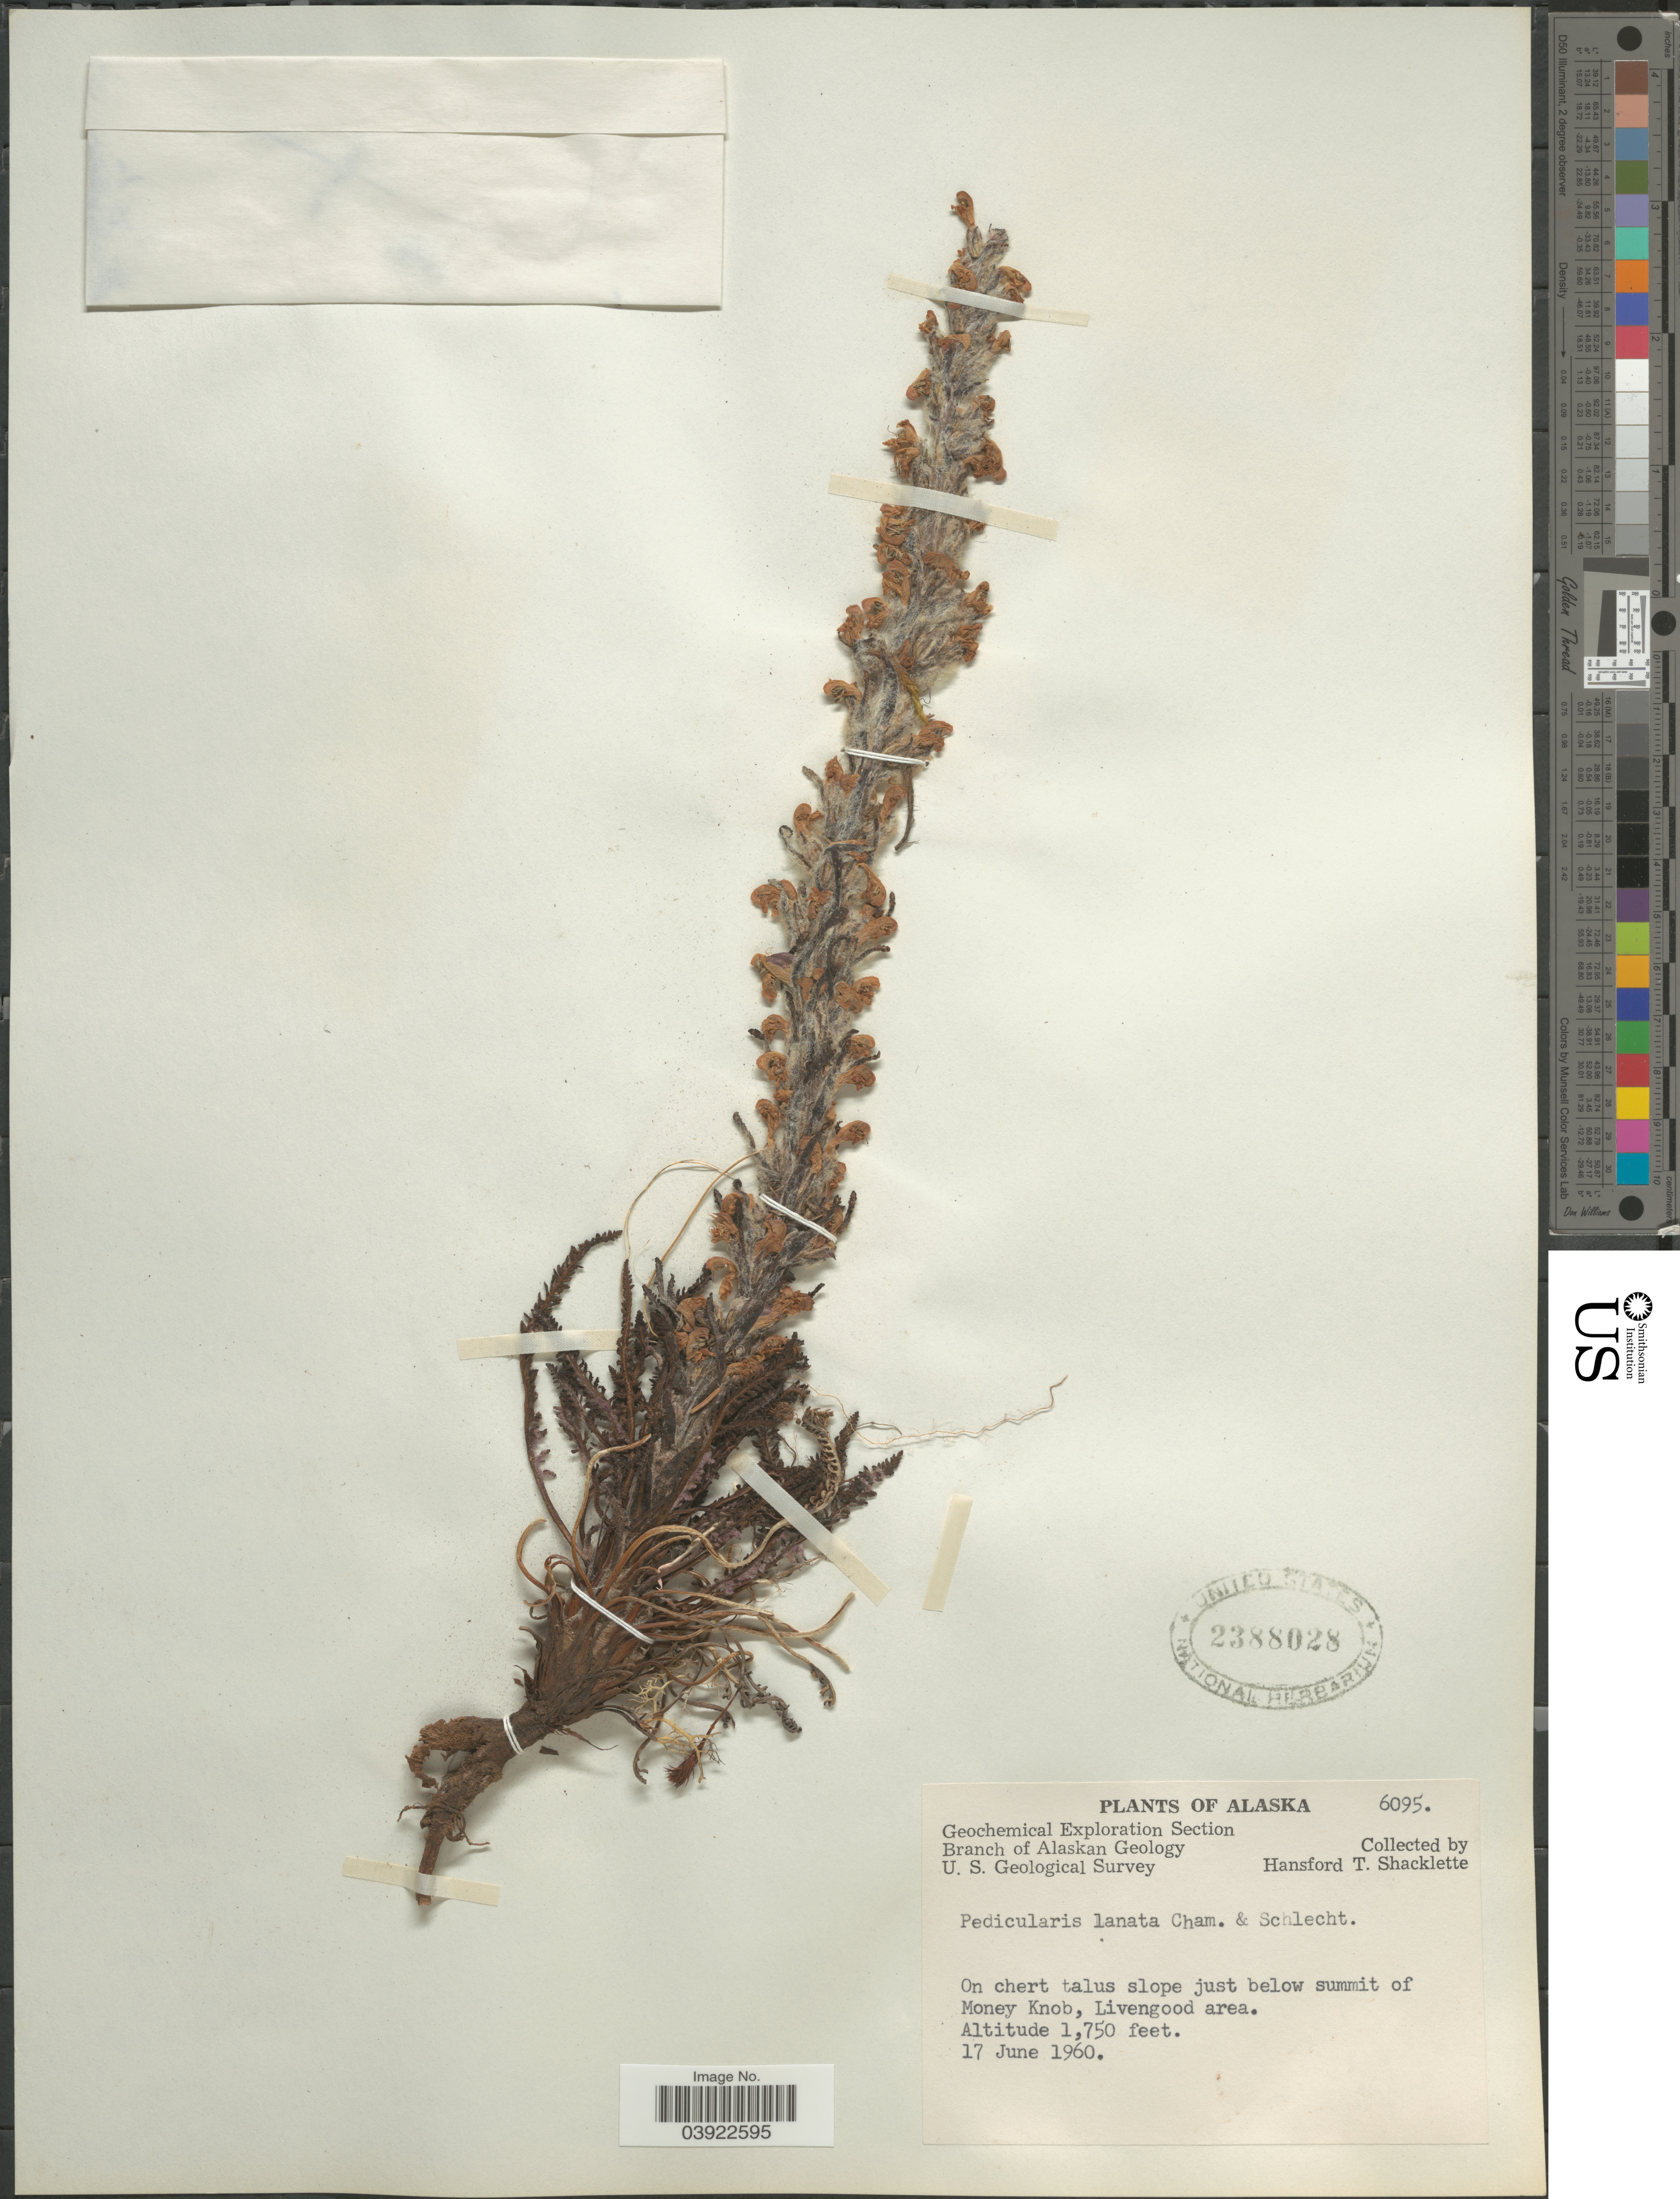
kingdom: Plantae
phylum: Tracheophyta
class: Magnoliopsida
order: Lamiales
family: Orobanchaceae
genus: Pedicularis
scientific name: Pedicularis lanata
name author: Willd. ex Cham. & Schltdl.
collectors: H. Shacklette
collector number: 6095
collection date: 1960-06-17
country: United States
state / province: Alaska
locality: Just below summit of Money Knob, Livengood area.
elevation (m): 533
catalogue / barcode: US 2388028